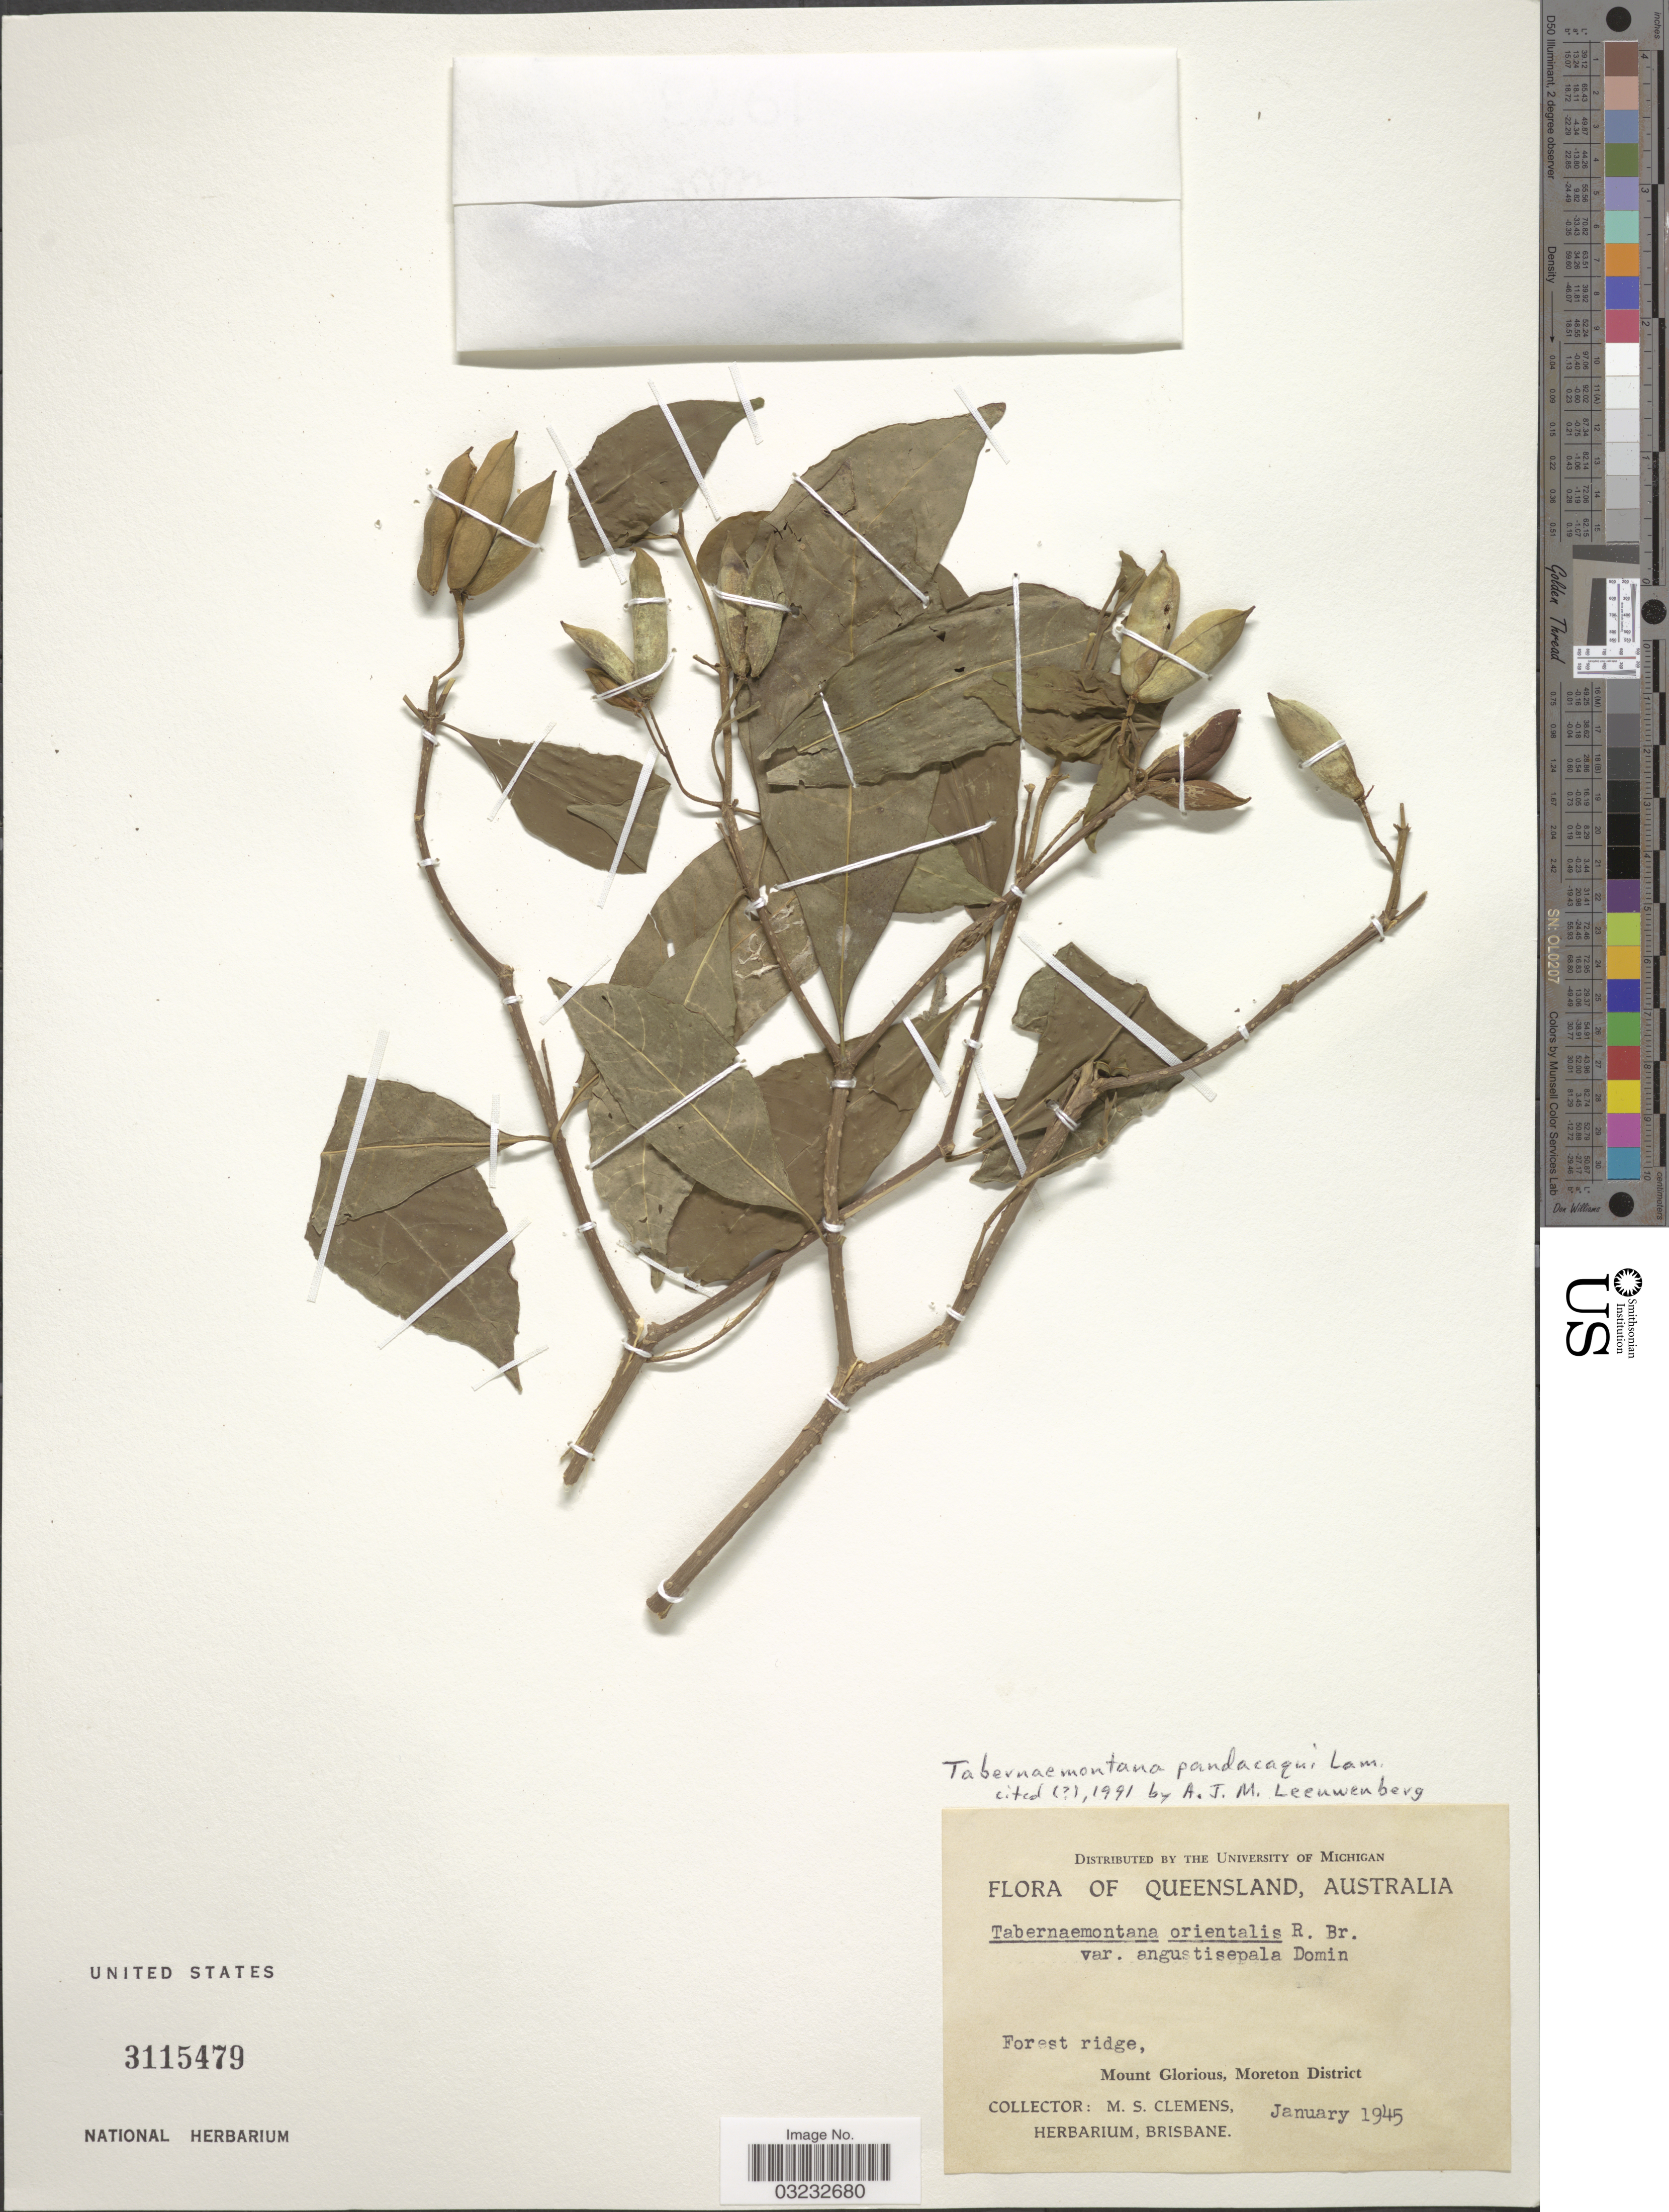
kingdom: Plantae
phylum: Tracheophyta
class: Magnoliopsida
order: Gentianales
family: Apocynaceae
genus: Tabernaemontana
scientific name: Tabernaemontana pandacaqui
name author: Poir.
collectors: M. S. Clemens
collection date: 1945-01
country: Australia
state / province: Queensland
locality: Mount Glorious, Moreton District.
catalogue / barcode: US 3115479